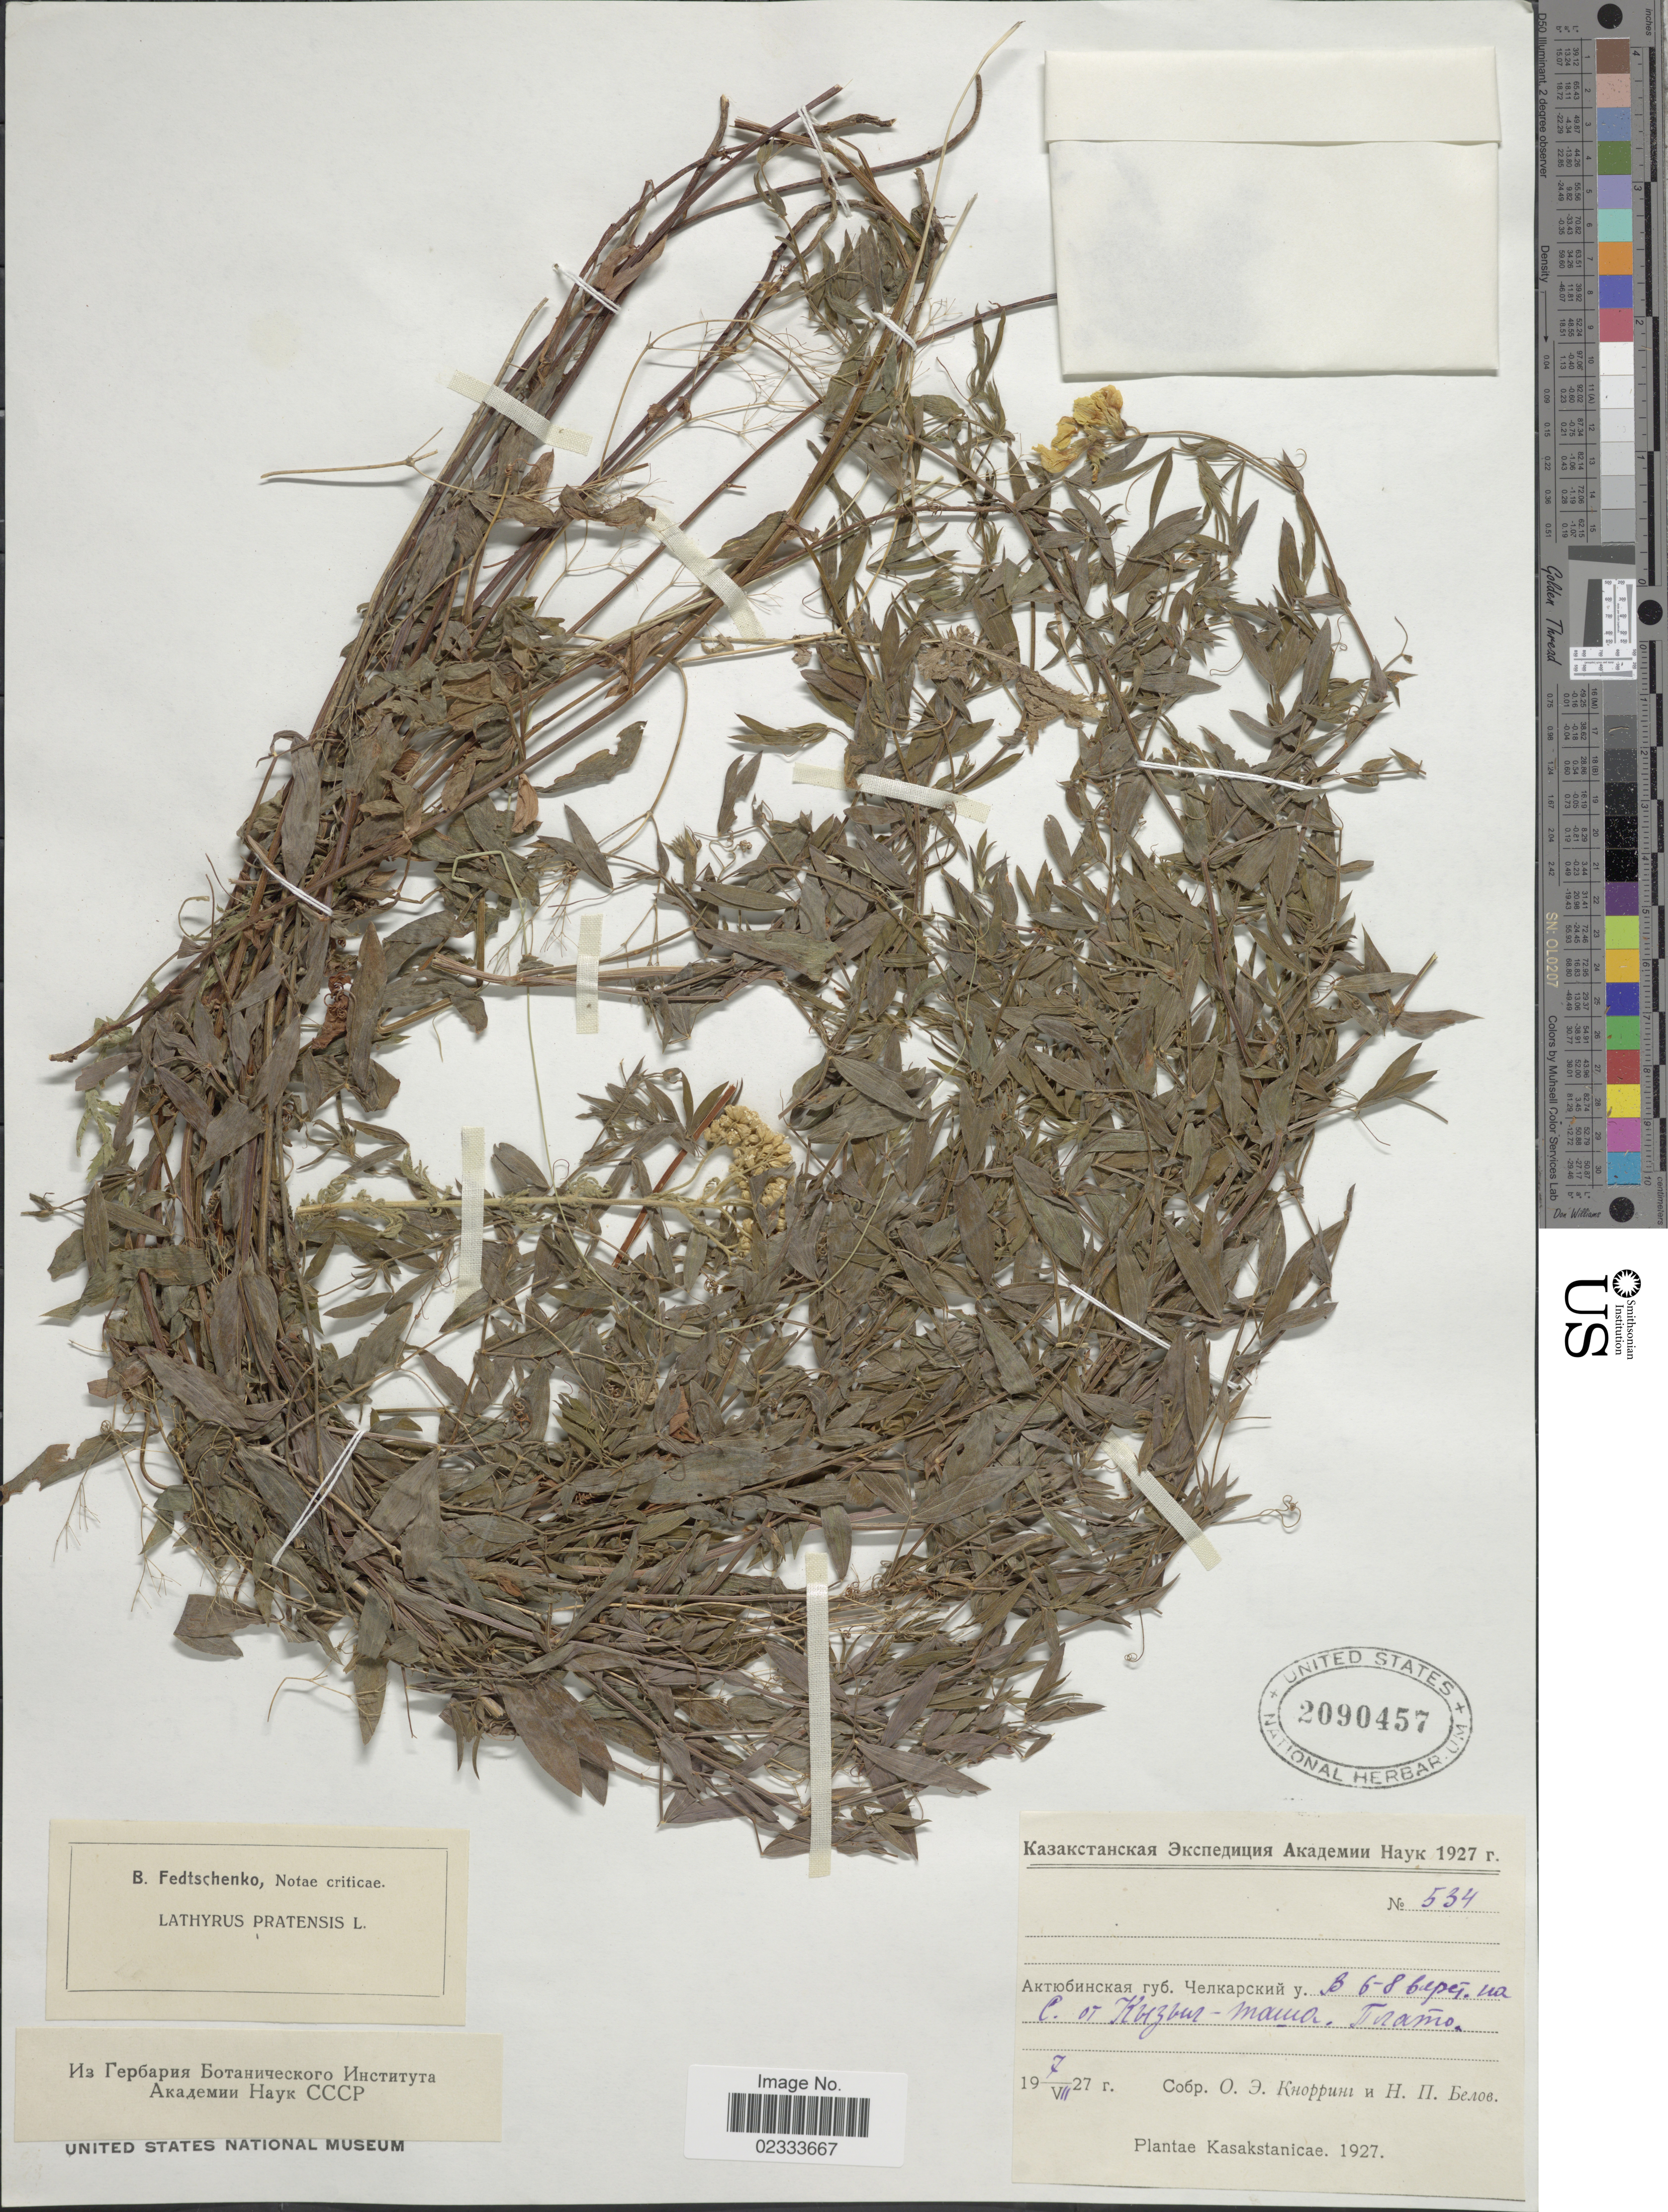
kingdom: Plantae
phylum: Tracheophyta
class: Magnoliopsida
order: Fabales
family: Fabaceae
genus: Lathyrus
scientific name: Lathyrus pratensis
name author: L.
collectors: O. Knorring & N. Belov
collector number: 534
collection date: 1927-07-07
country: Kazakhstan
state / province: Aqtobe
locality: Shalqar Disreict, 6.4-8.5 km N of Kyzyl-Tash. Plateau.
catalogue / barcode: US 2090457